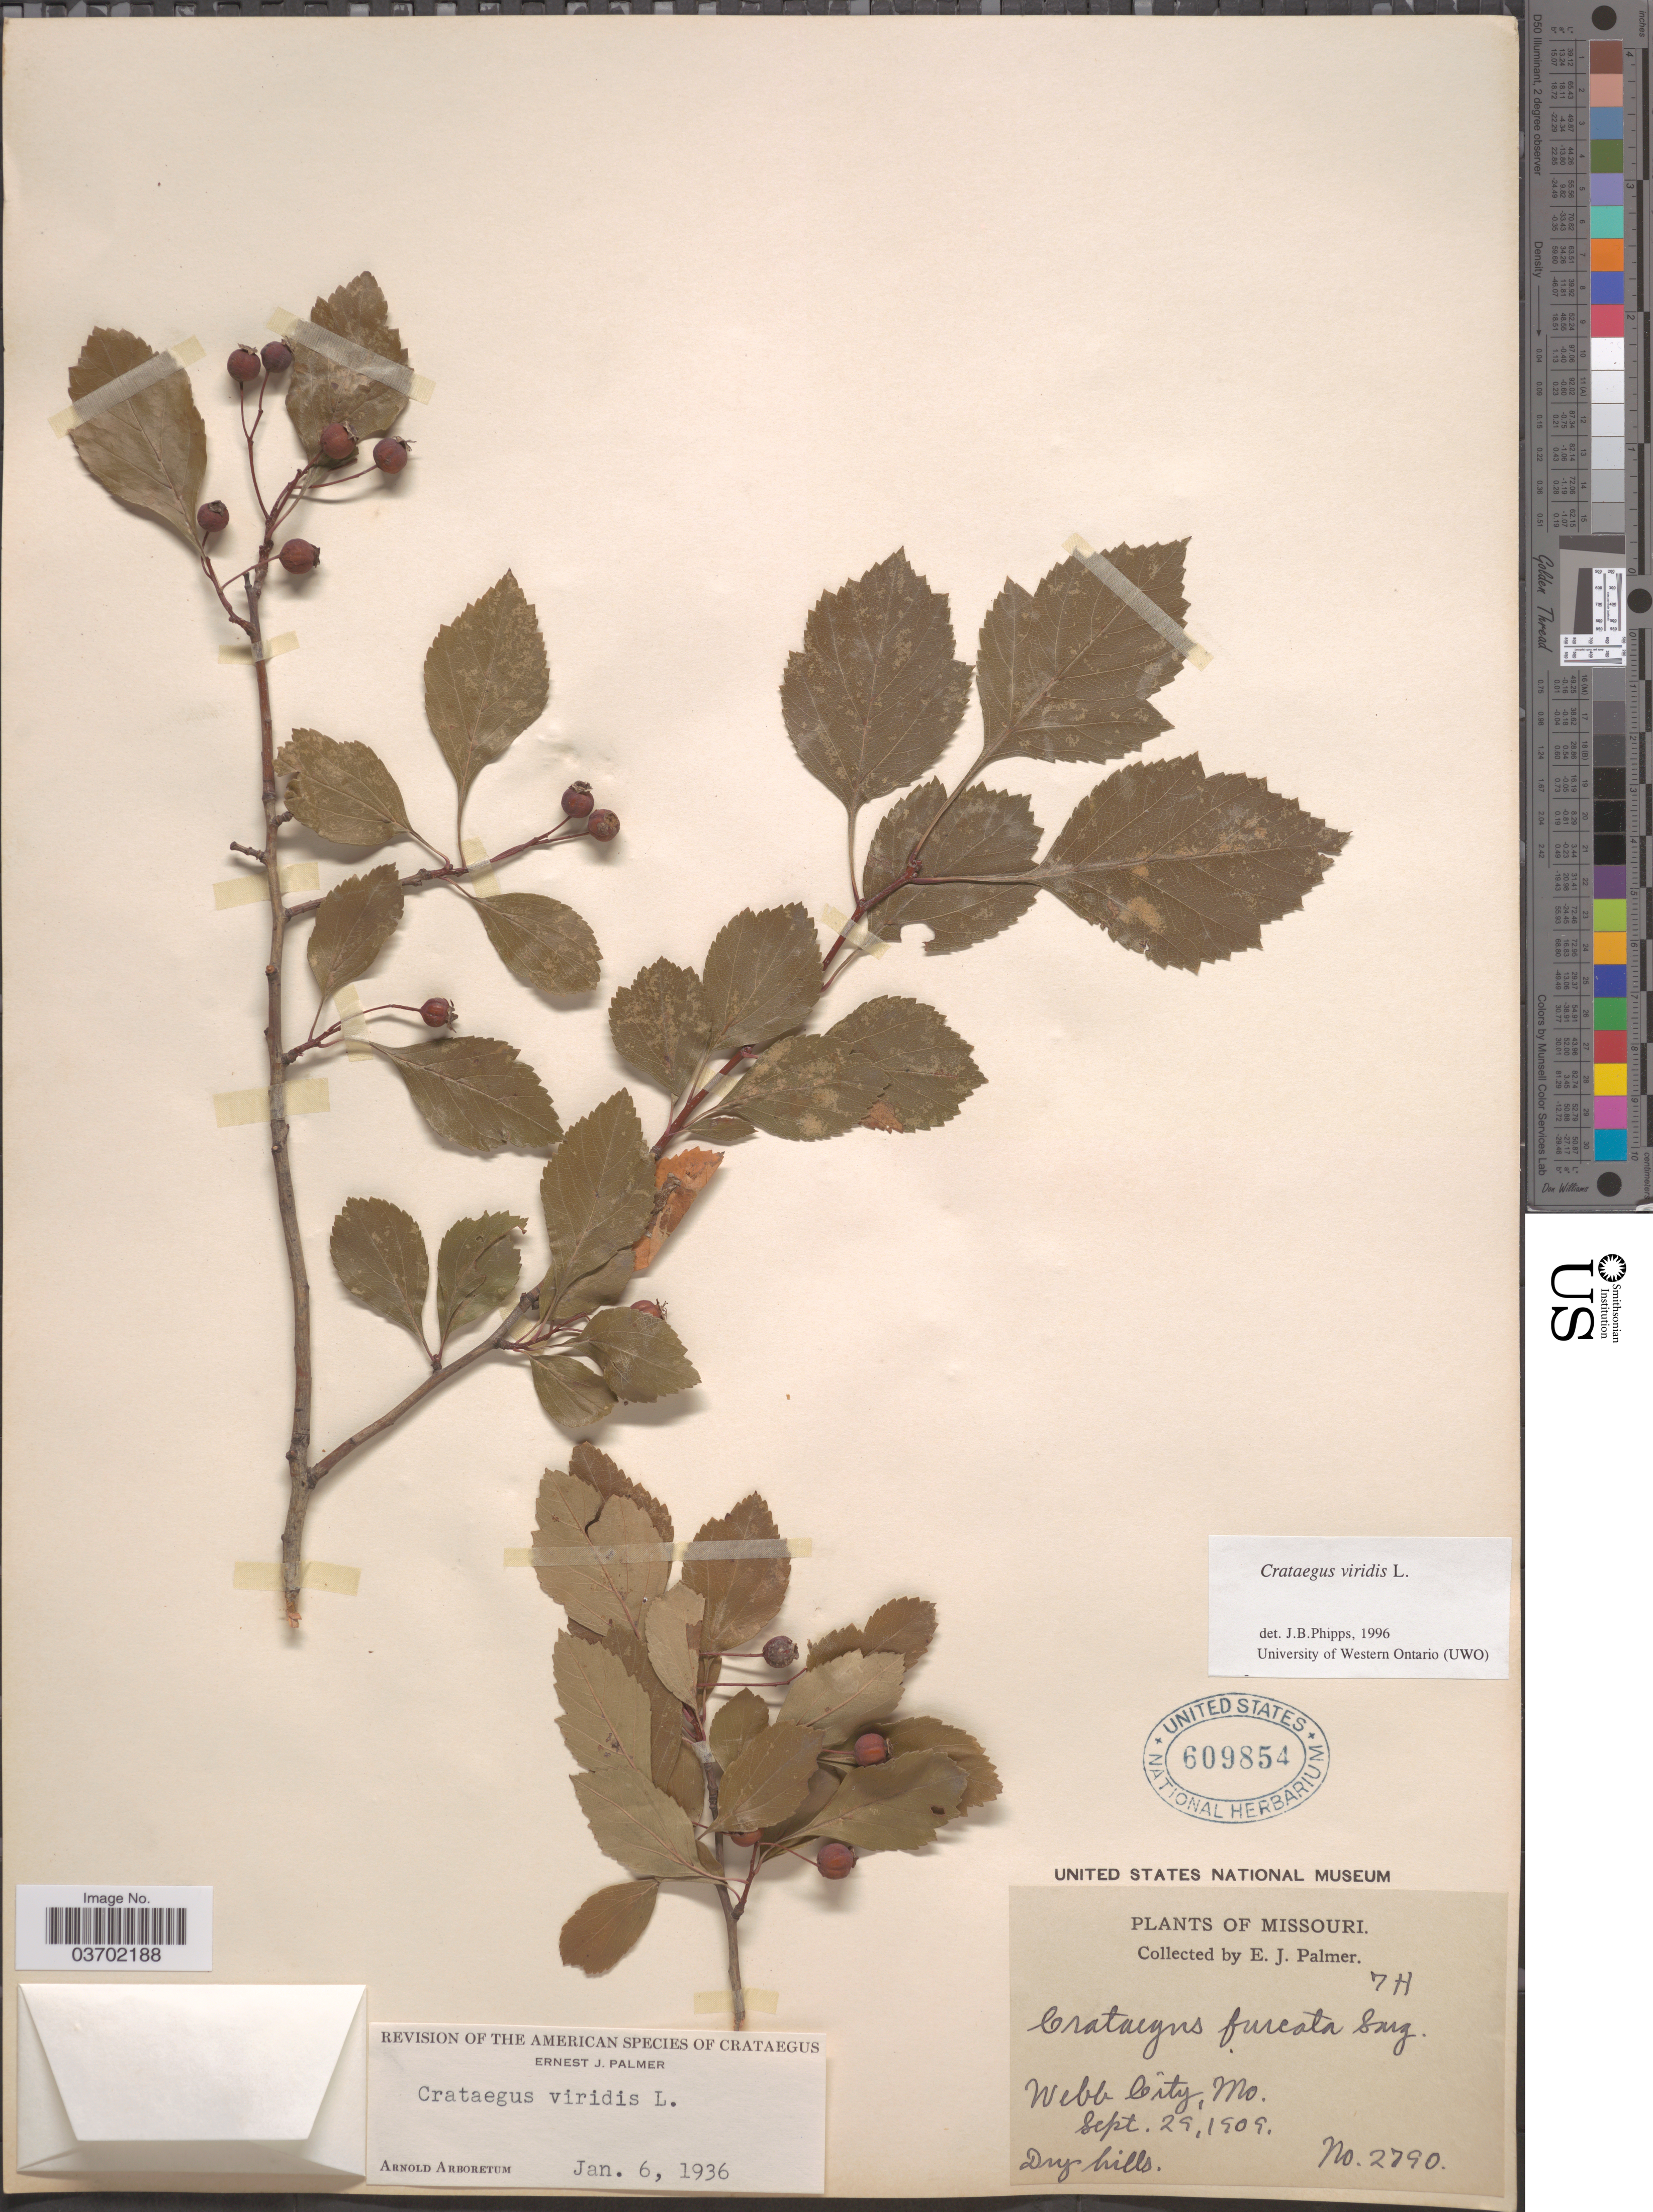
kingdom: Plantae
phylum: Tracheophyta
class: Magnoliopsida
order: Rosales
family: Rosaceae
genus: Crataegus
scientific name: Crataegus viridis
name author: L.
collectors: E. J. Palmer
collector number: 2790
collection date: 1909-09-29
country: United States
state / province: Missouri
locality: Webb City.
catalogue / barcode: US 609854